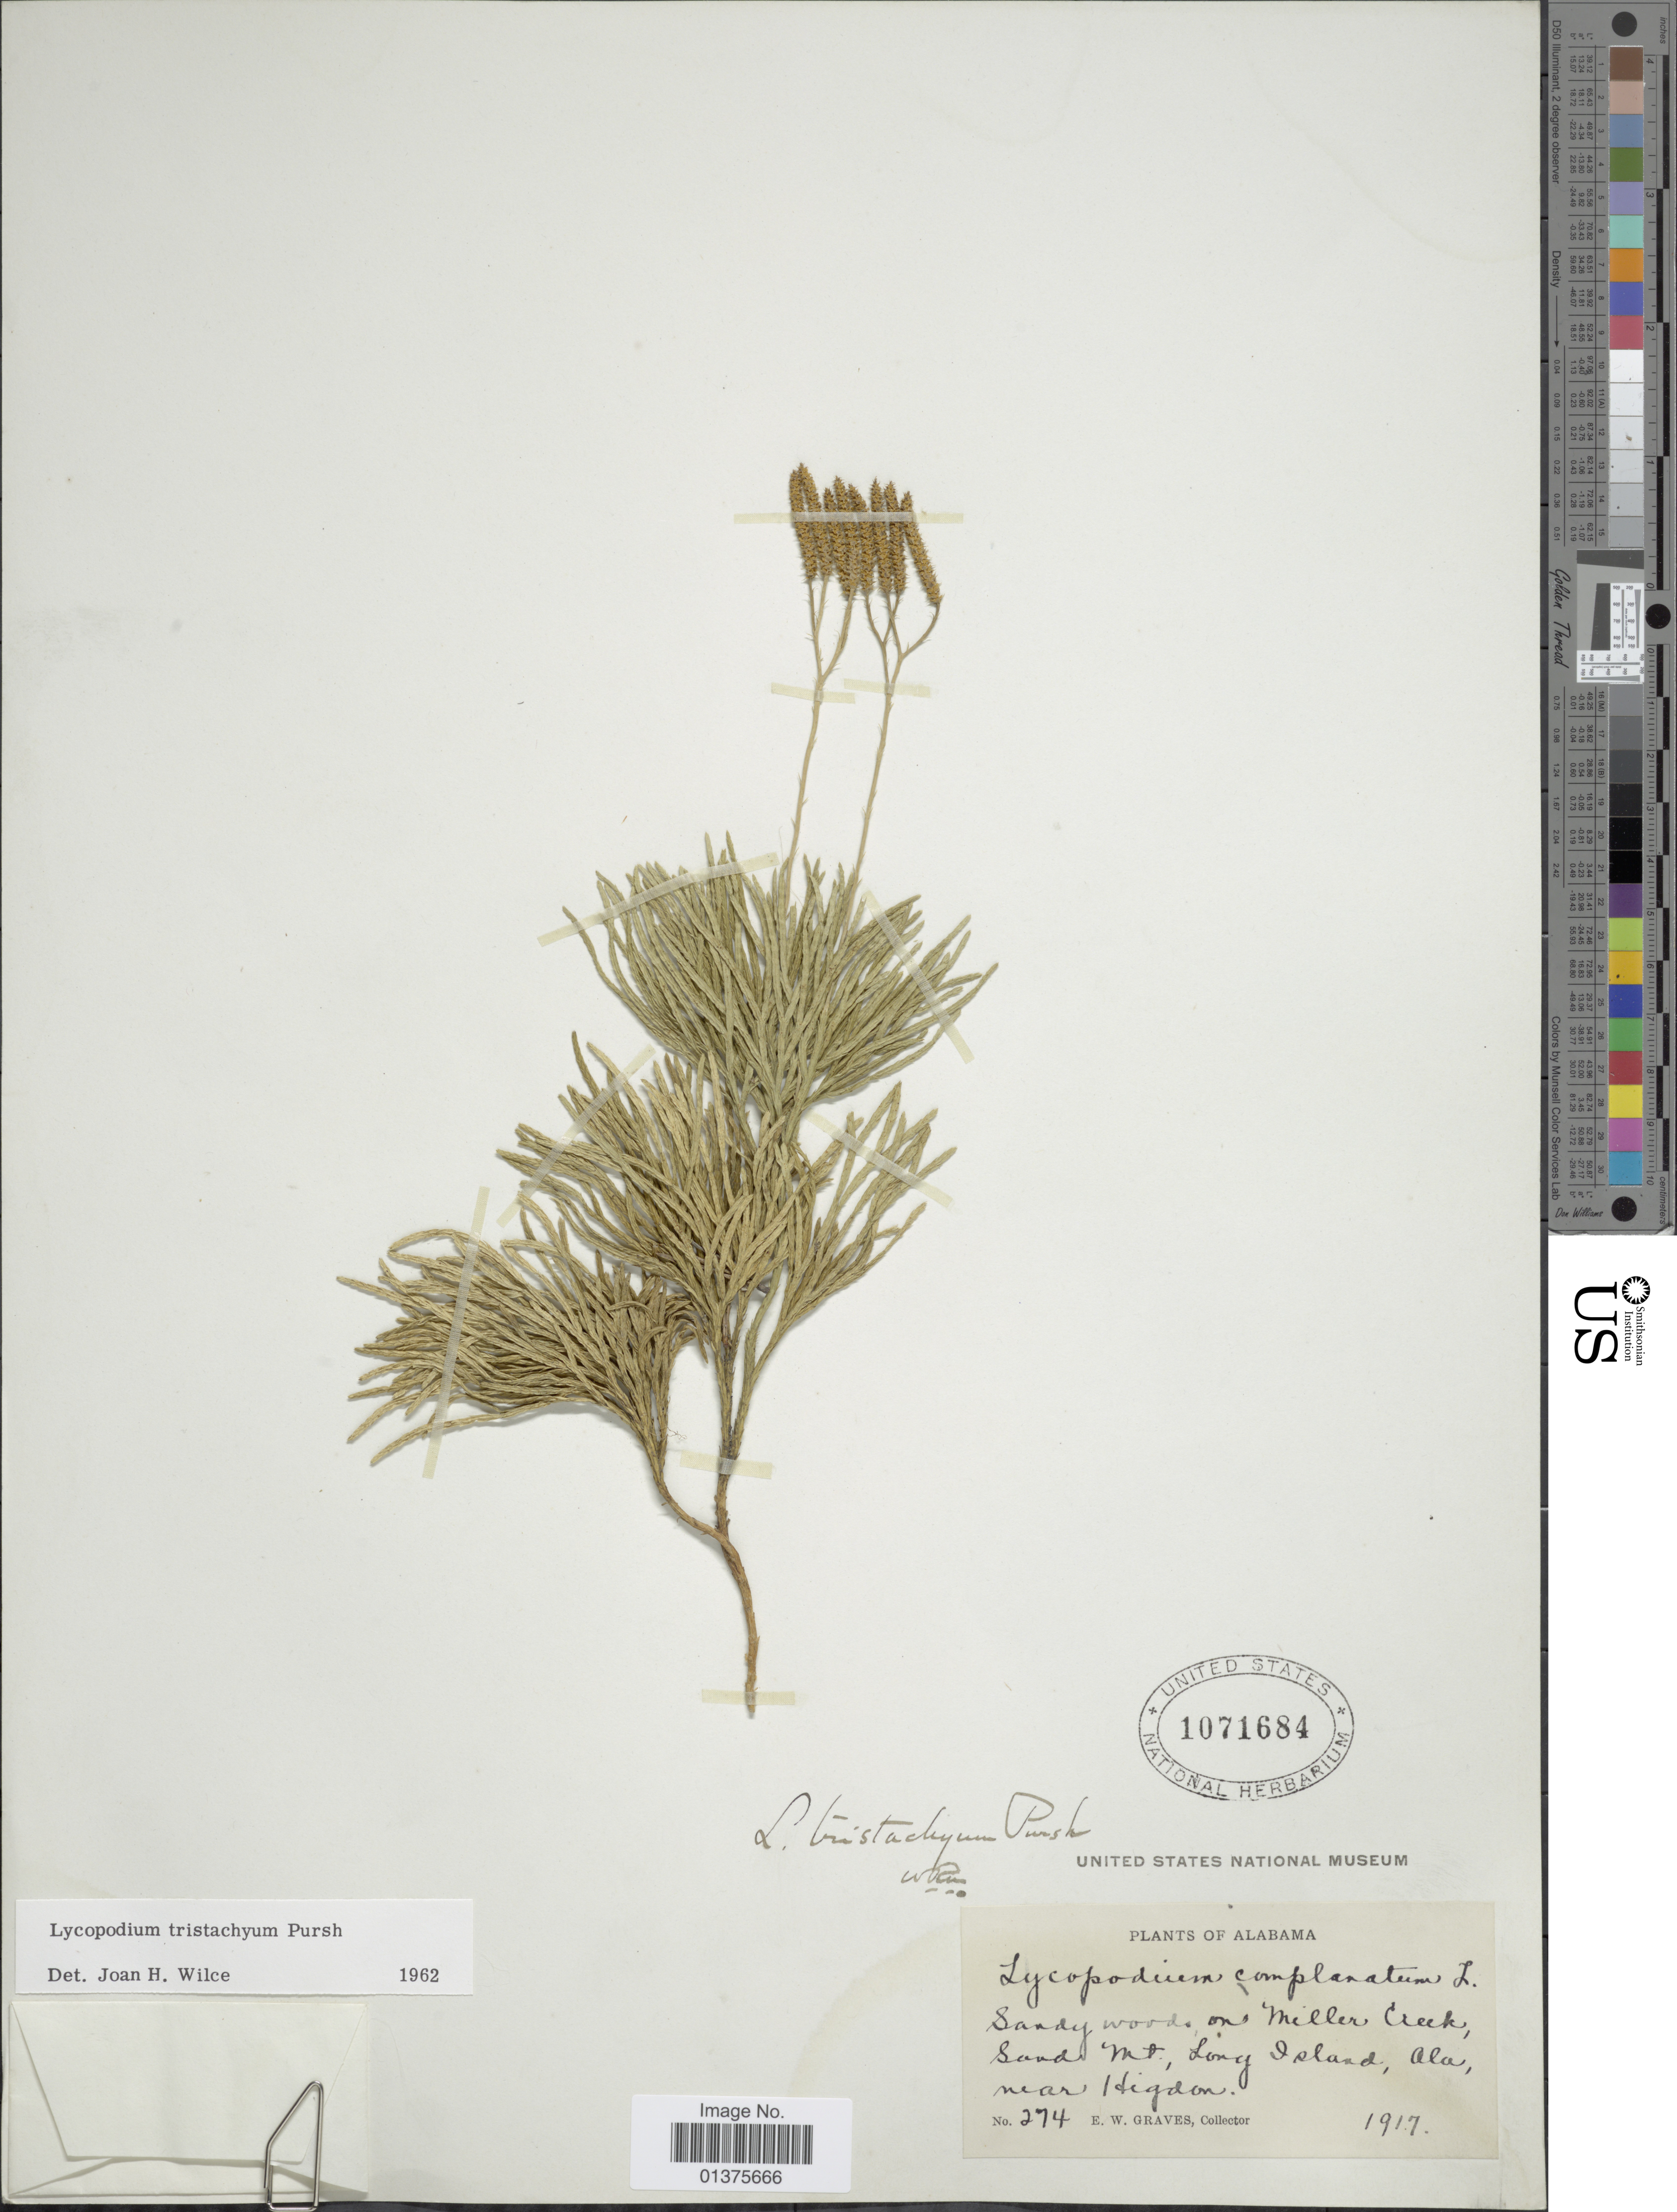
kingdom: Plantae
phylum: Tracheophyta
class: Lycopodiopsida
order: Lycopodiales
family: Lycopodiaceae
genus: Diphasiastrum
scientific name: Diphasiastrum tristachyum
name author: (Pursh) Holub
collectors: E. Graves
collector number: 274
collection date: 1917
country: United States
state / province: Alabama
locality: Sandy wood, on Miller Creek, Sand Mt, Long Island, Ala near Higdon.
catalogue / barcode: US 1071684